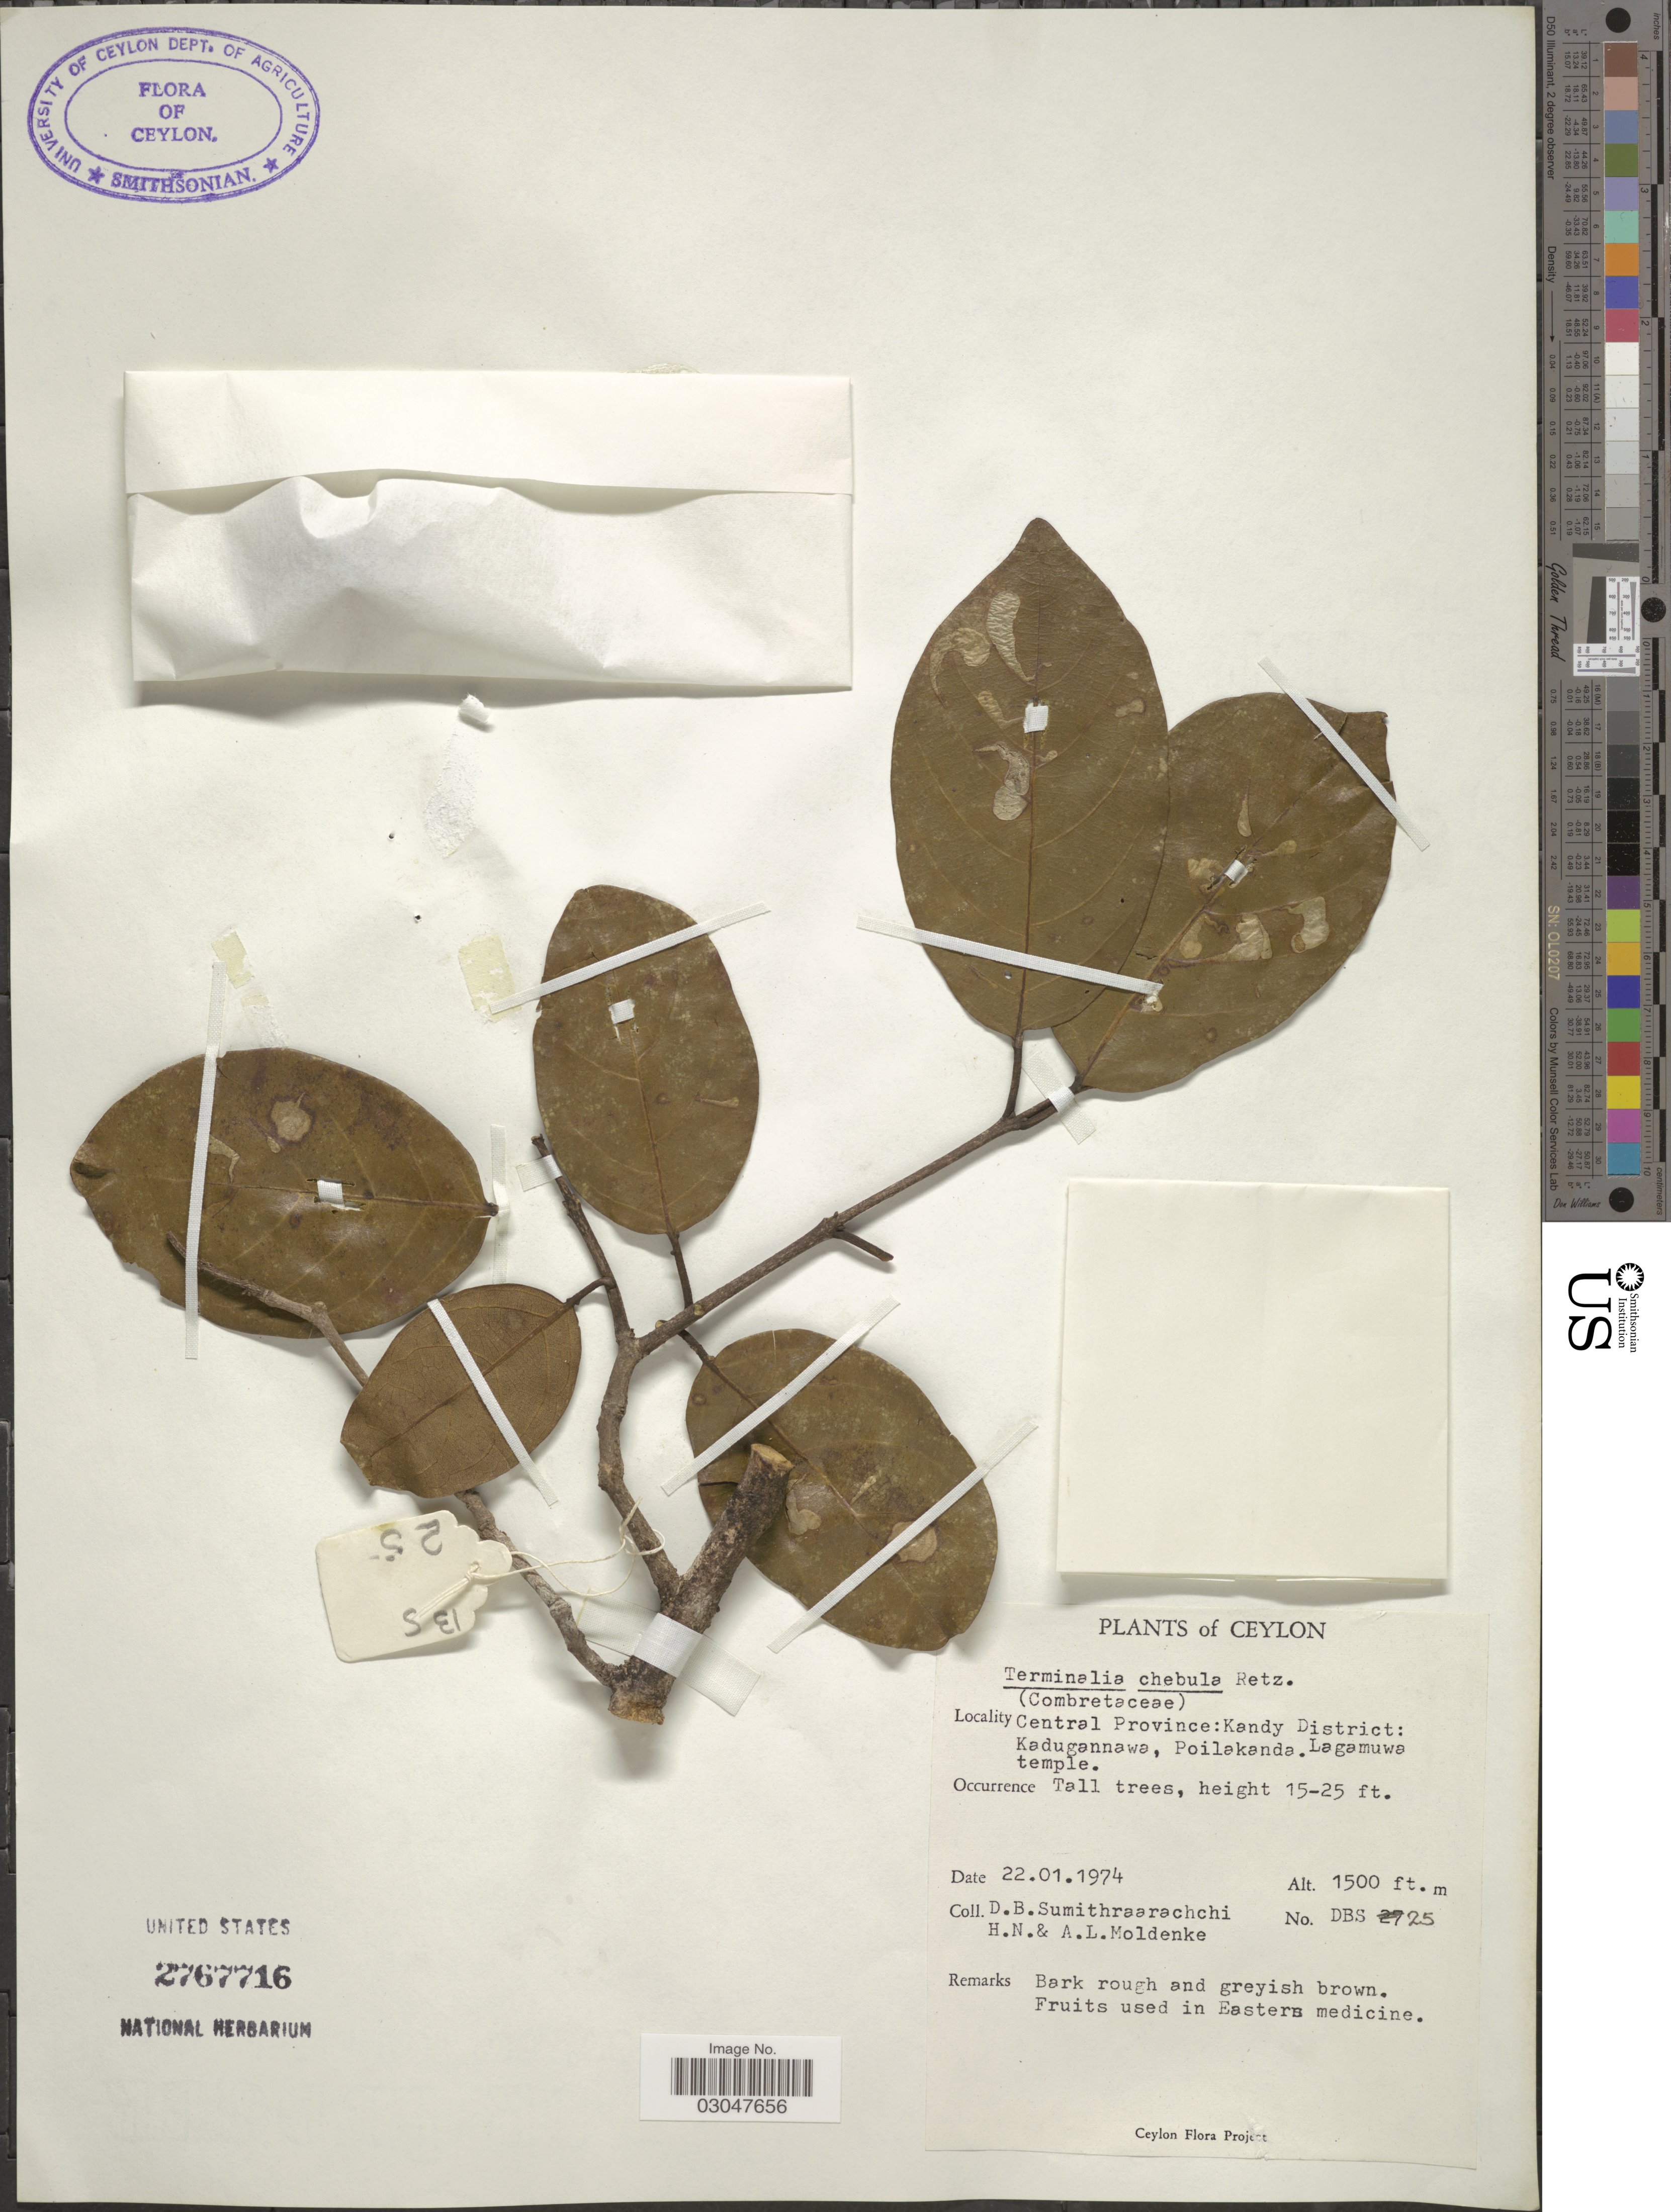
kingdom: Plantae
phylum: Tracheophyta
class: Magnoliopsida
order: Myrtales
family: Combretaceae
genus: Terminalia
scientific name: Terminalia chebula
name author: Retz.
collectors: D. B. Sumithraarachchi, H. N. Moldenke & A. L. Moldenke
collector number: DBS 25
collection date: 1974-01-22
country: Sri Lanka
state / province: Central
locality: Ceylon. Kandy District: Kadugannawa, Poilakanda. Lagamuwe temple.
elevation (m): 457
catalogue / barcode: US 2767716